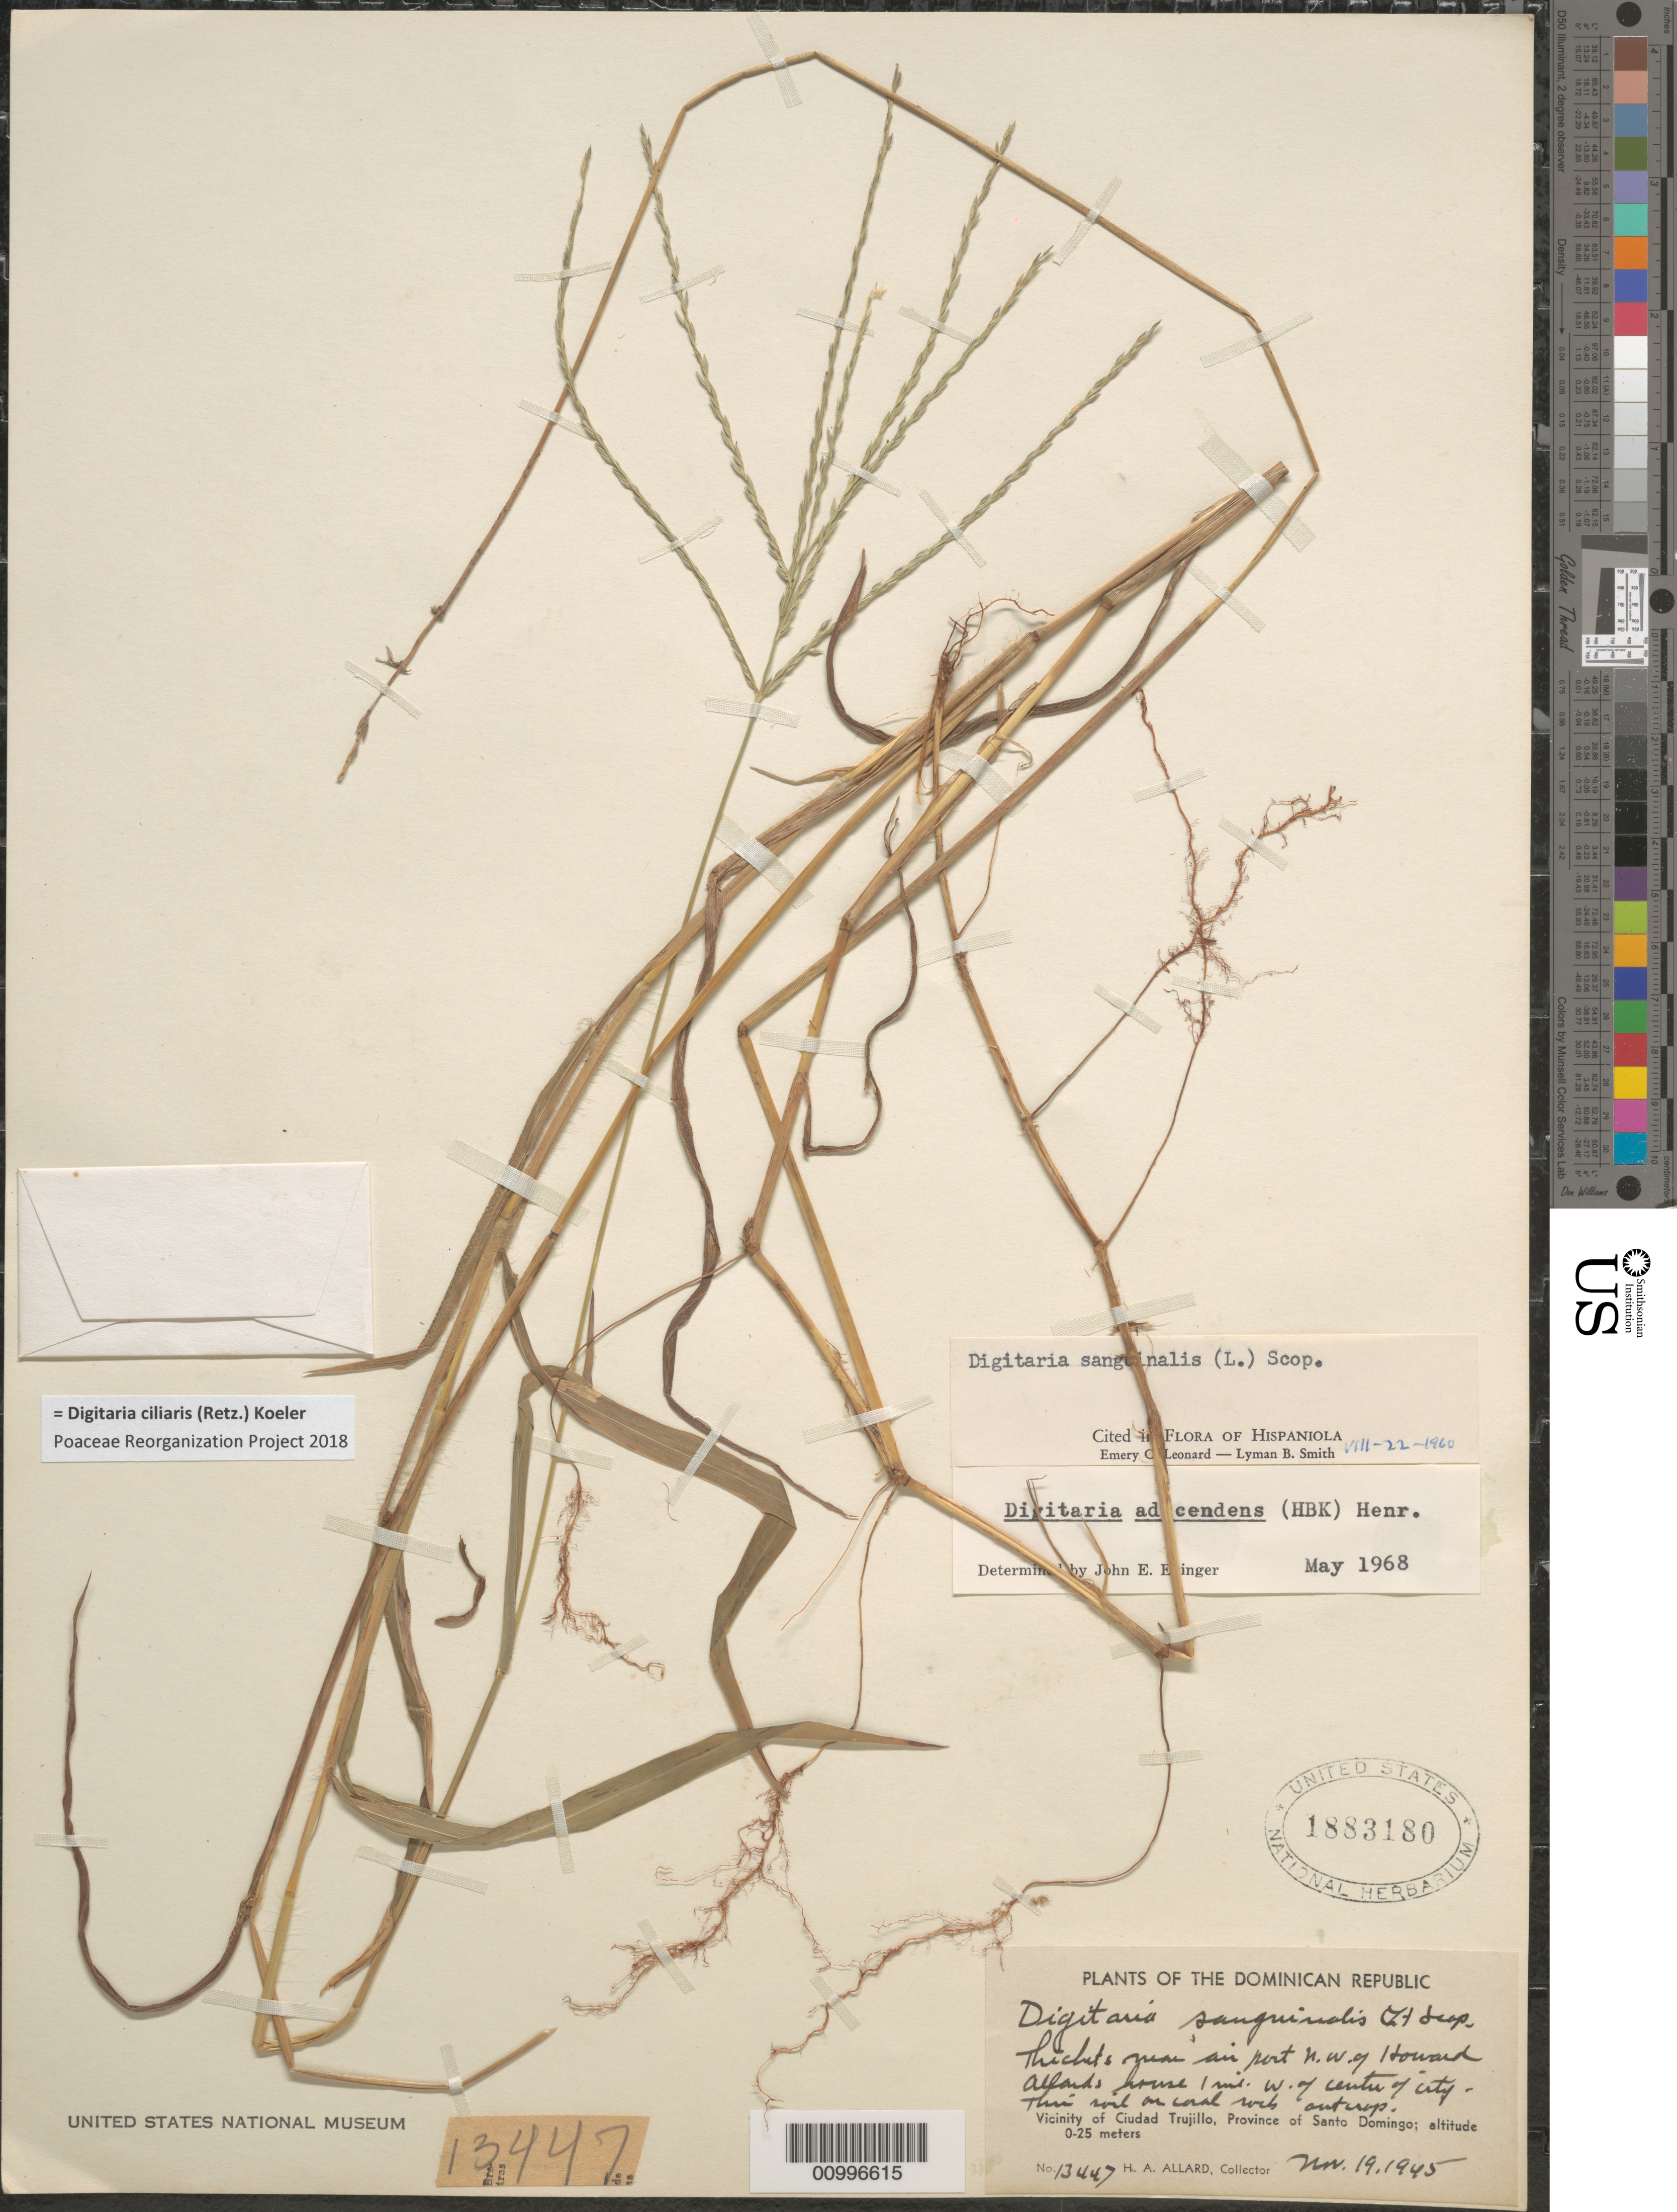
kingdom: Plantae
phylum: Tracheophyta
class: Liliopsida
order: Poales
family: Poaceae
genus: Digitaria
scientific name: Digitaria ciliaris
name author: (Retz.) Koeler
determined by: Poaceae Reorganization Project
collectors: H. A. Allard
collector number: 13447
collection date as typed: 19 Nov 1945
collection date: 1945-11-19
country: Dominican Republic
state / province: Distrito Nacional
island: Hispaniola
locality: Vicinity of Santo Domingo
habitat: thickets near airport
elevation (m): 0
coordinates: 0 N, 0 E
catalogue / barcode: US 1883180